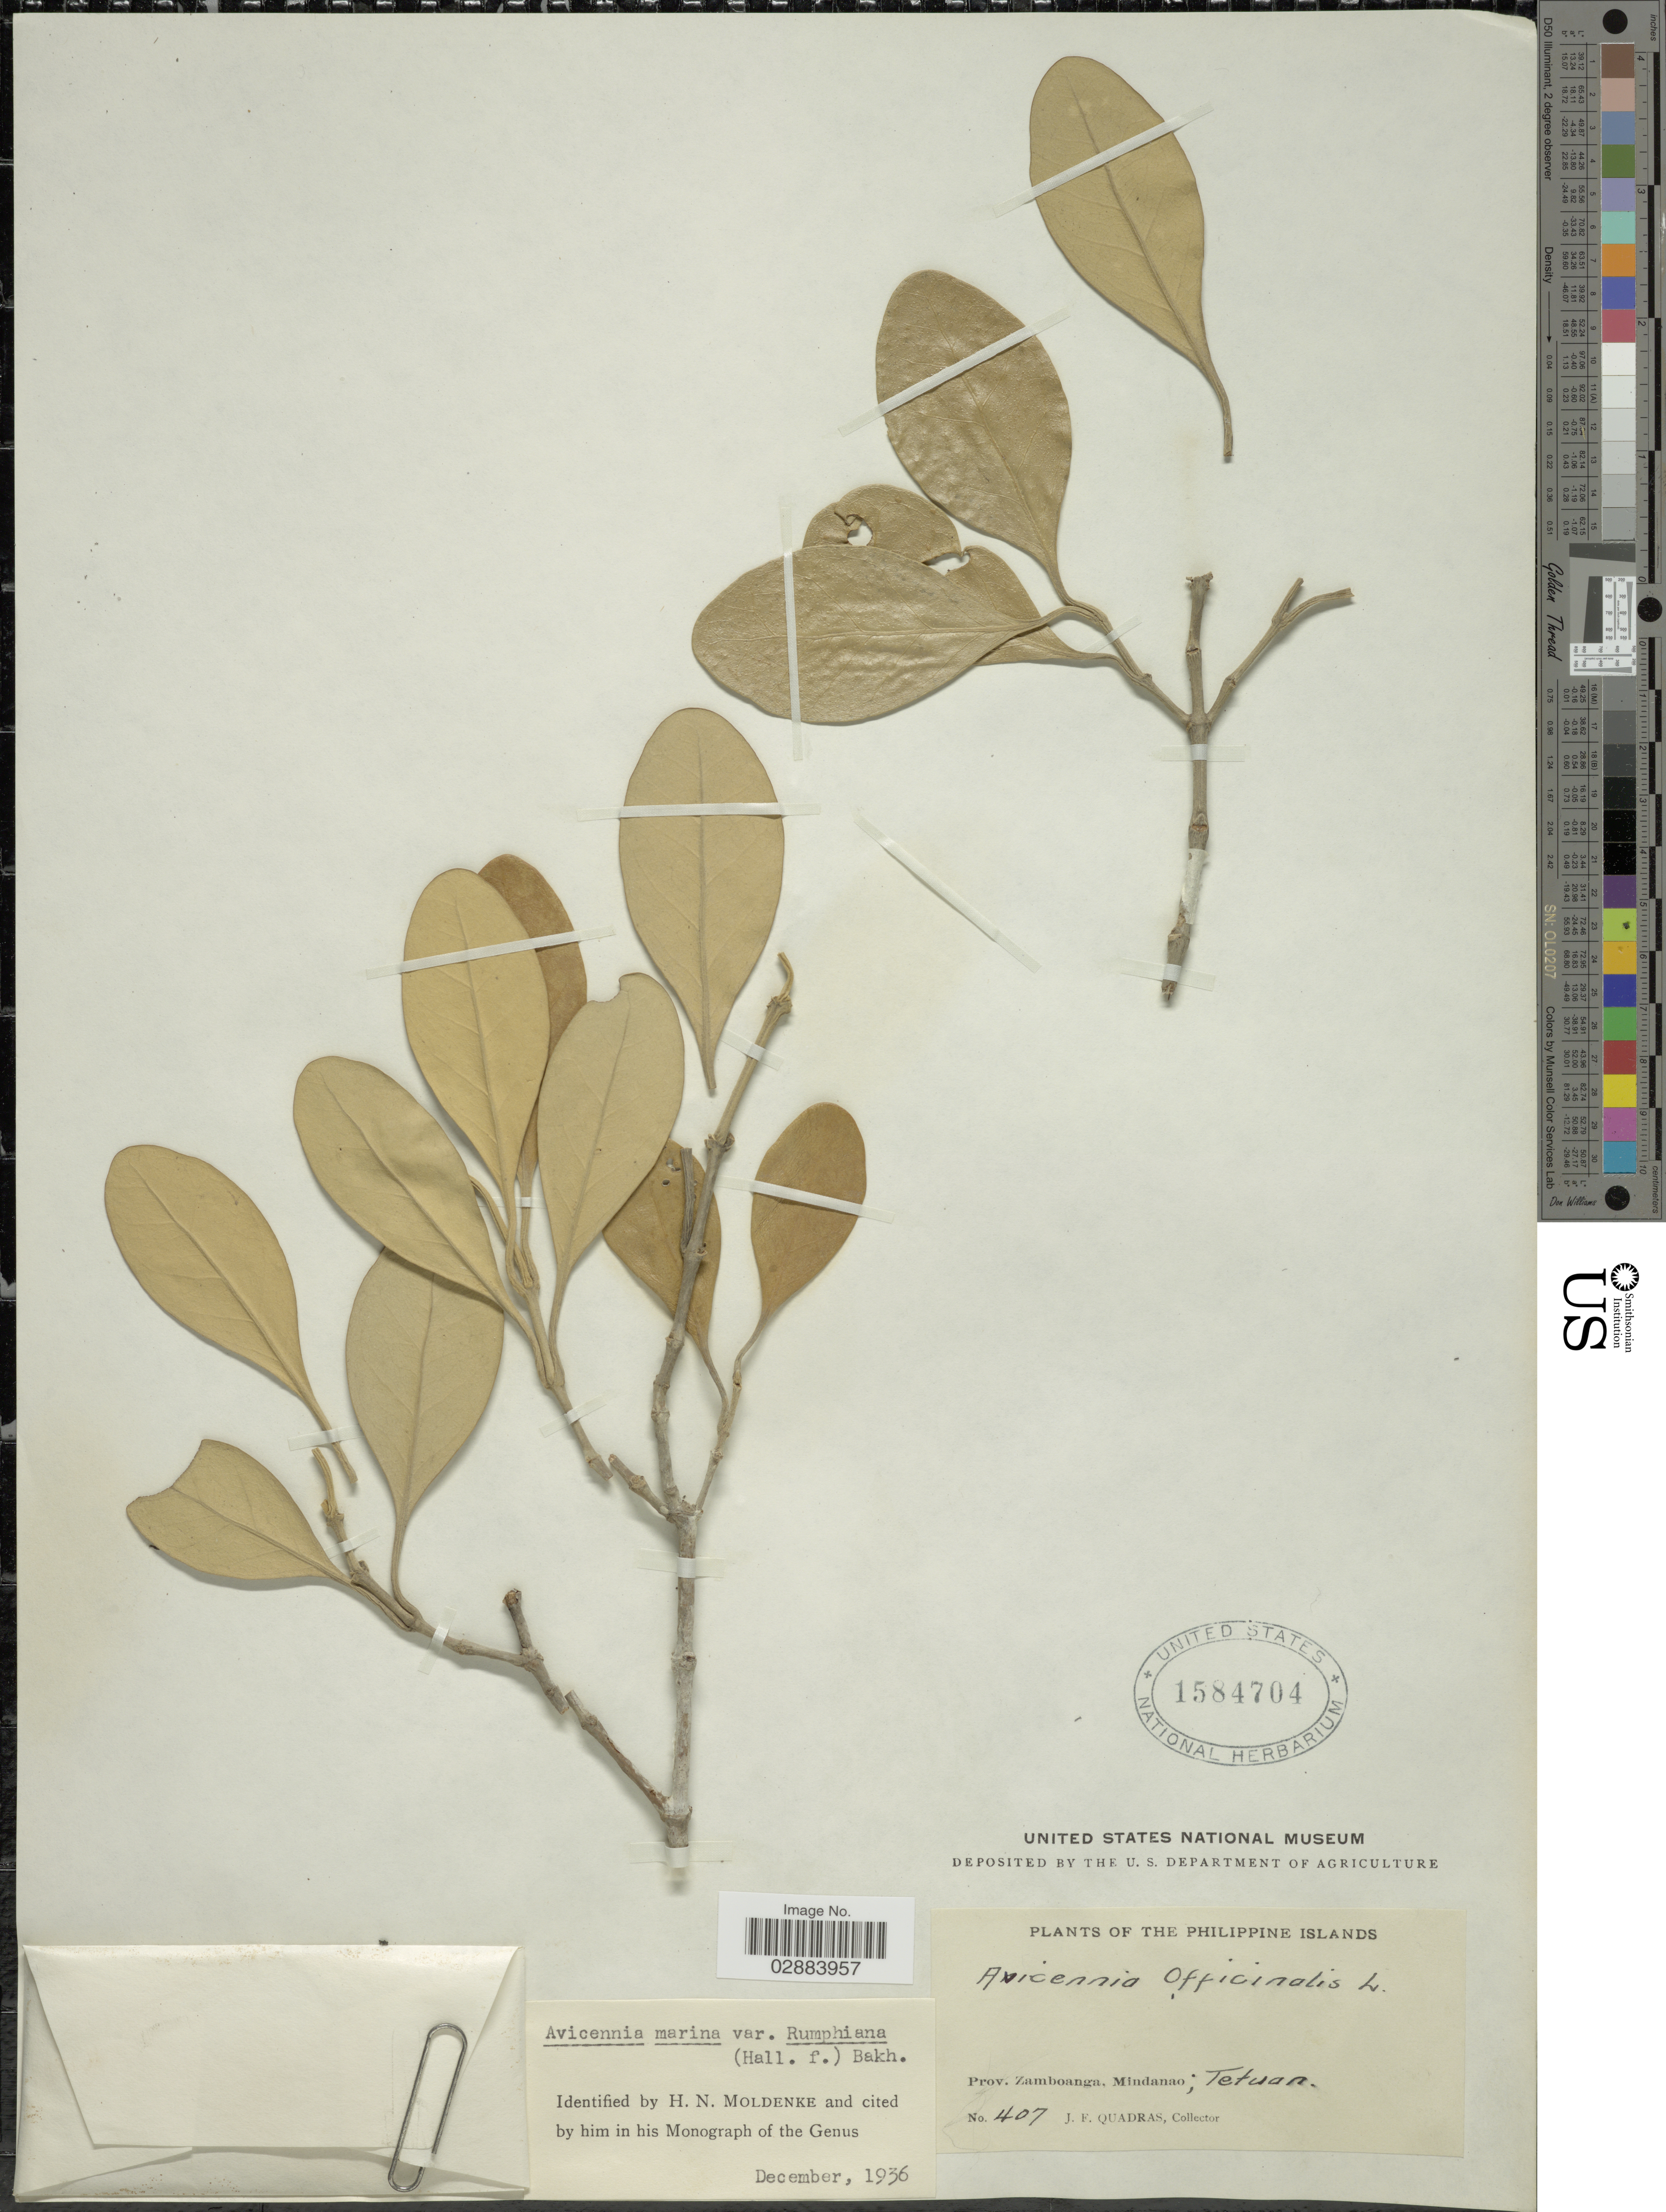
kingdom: Plantae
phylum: Tracheophyta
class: Magnoliopsida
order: Lamiales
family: Acanthaceae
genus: Avicennia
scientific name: Avicennia marina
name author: (Forssk.) Vierh.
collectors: J. Quadras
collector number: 407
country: Philippines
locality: Prov. Zamboanga, Mindanao; Tetuan.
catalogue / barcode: US 1584704